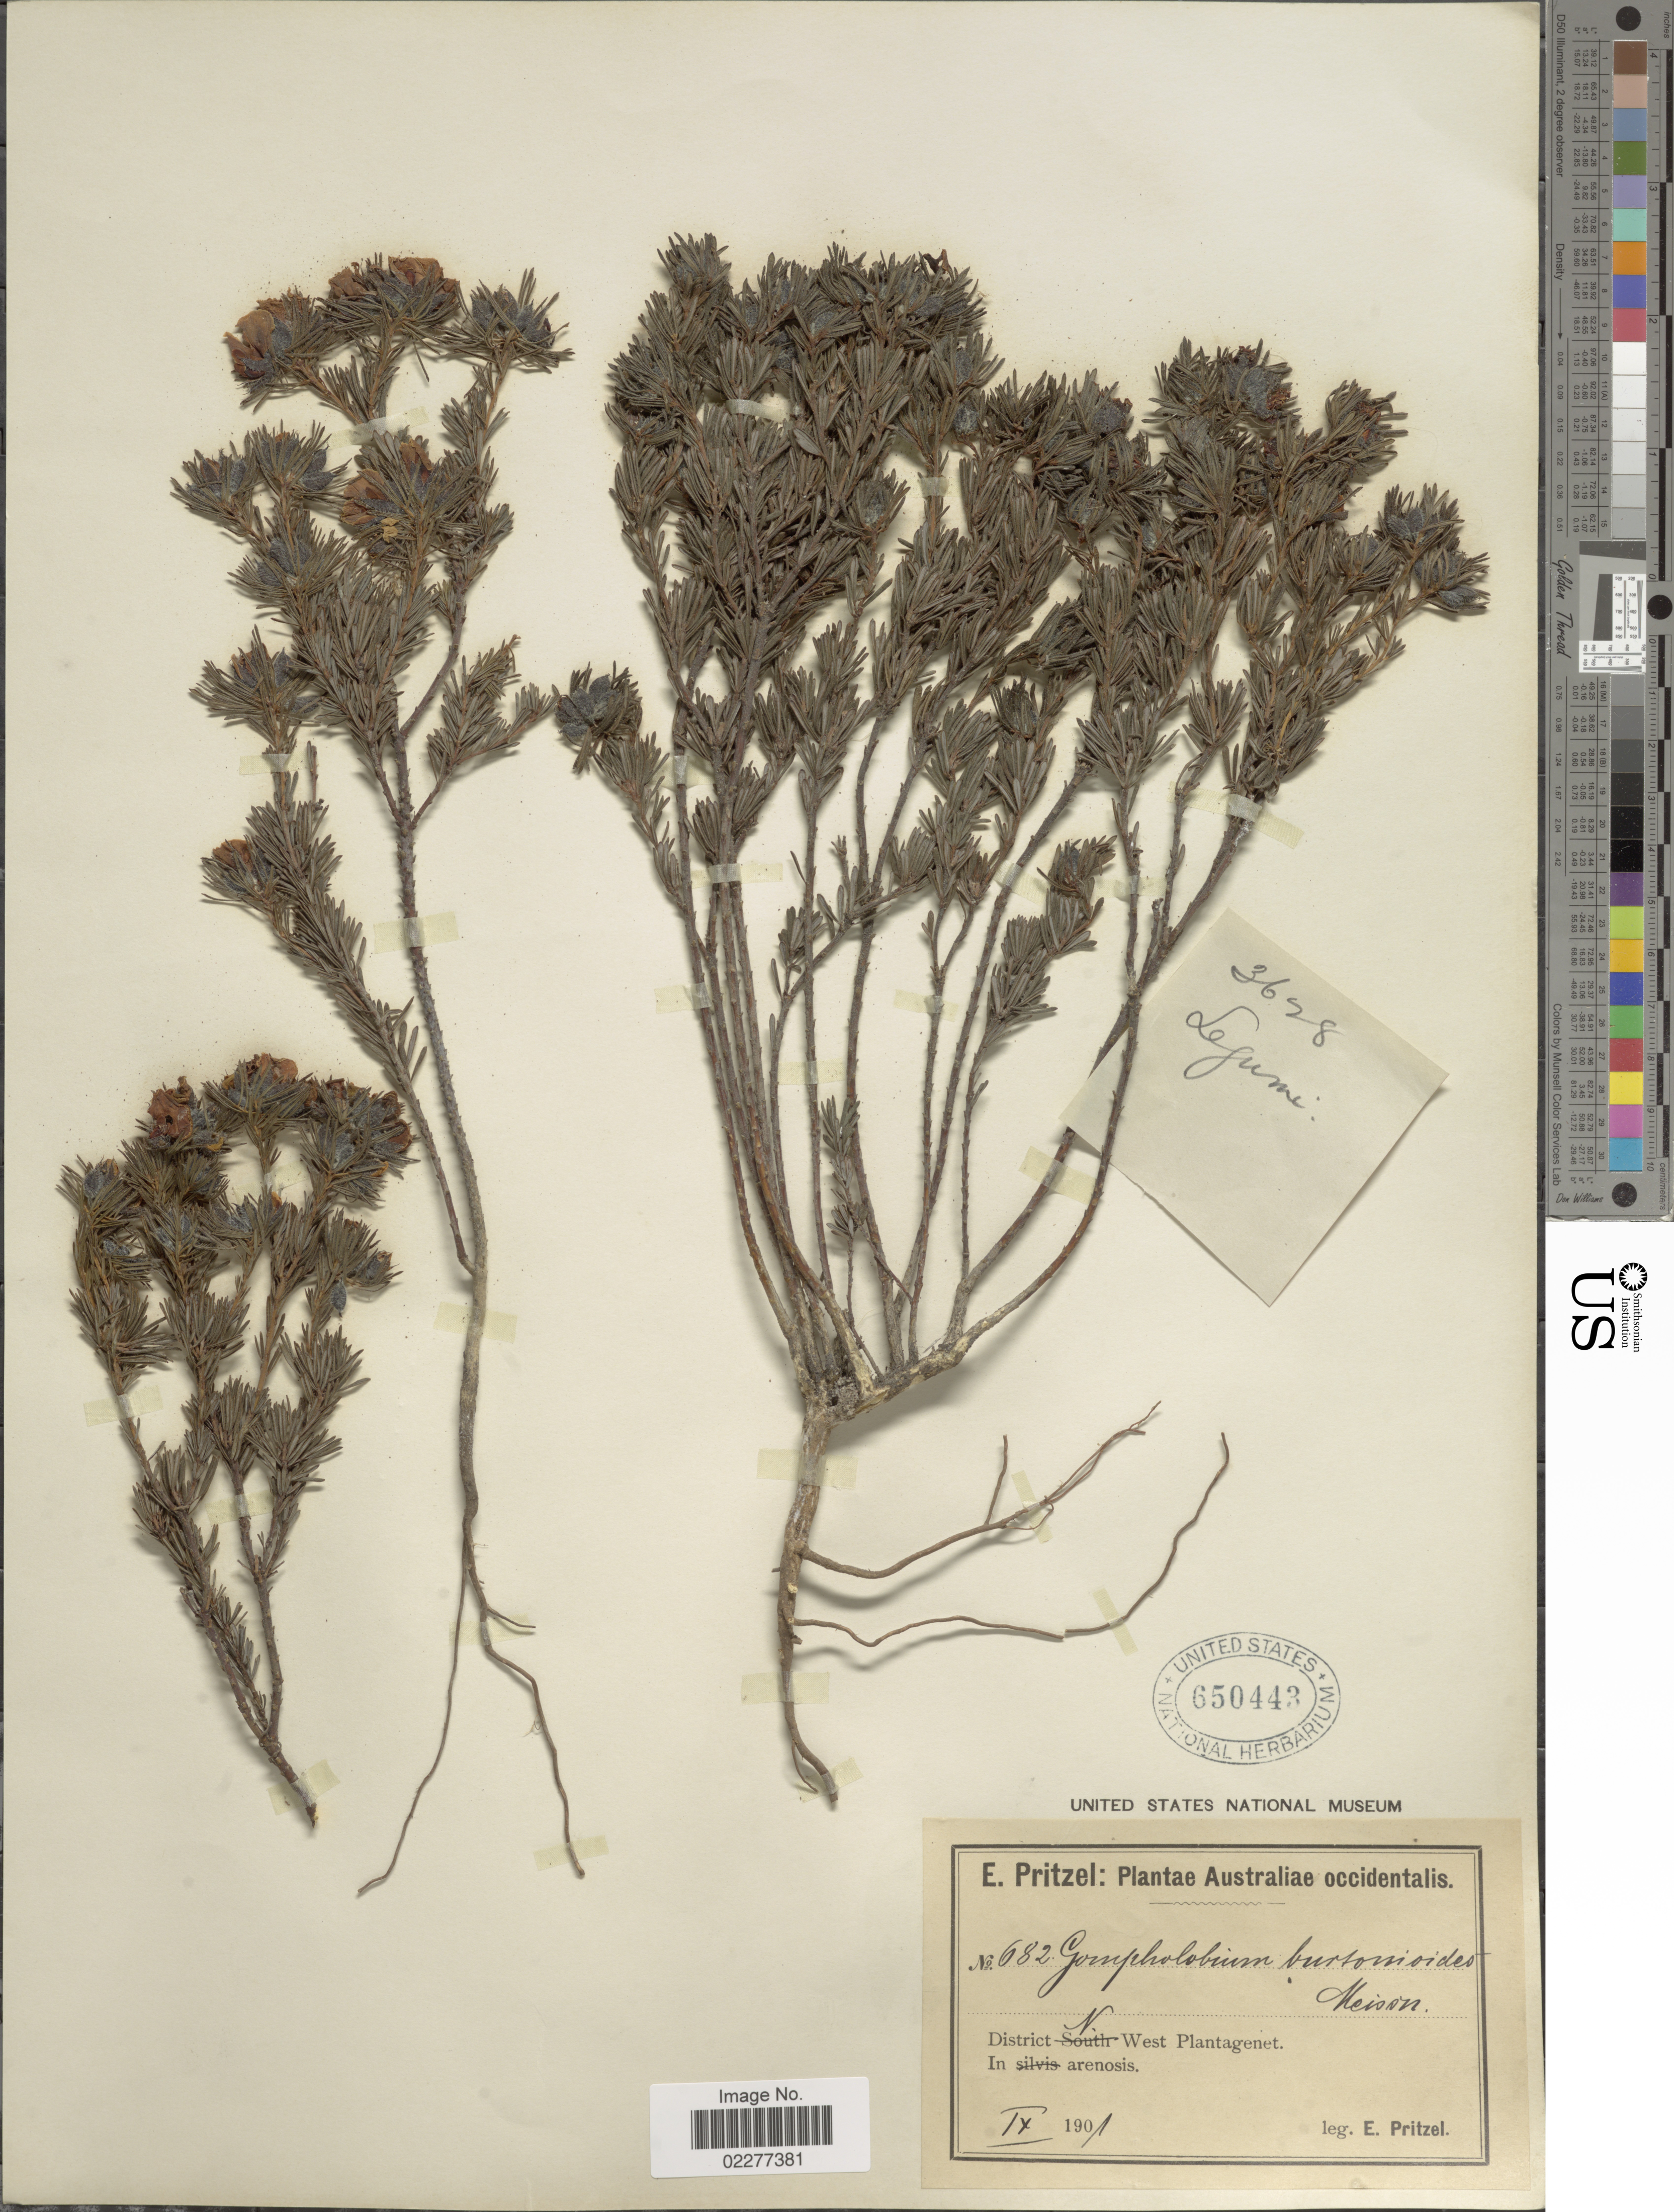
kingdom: Plantae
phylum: Tracheophyta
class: Magnoliopsida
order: Fabales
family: Fabaceae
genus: Gompholobium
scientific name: Gompholobium burtonioides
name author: Meisn.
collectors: E. G. Pritzel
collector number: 682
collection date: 1901-09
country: Australia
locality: Australis occidentalis, District N West Plantagenet, In arenosis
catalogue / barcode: US 650443